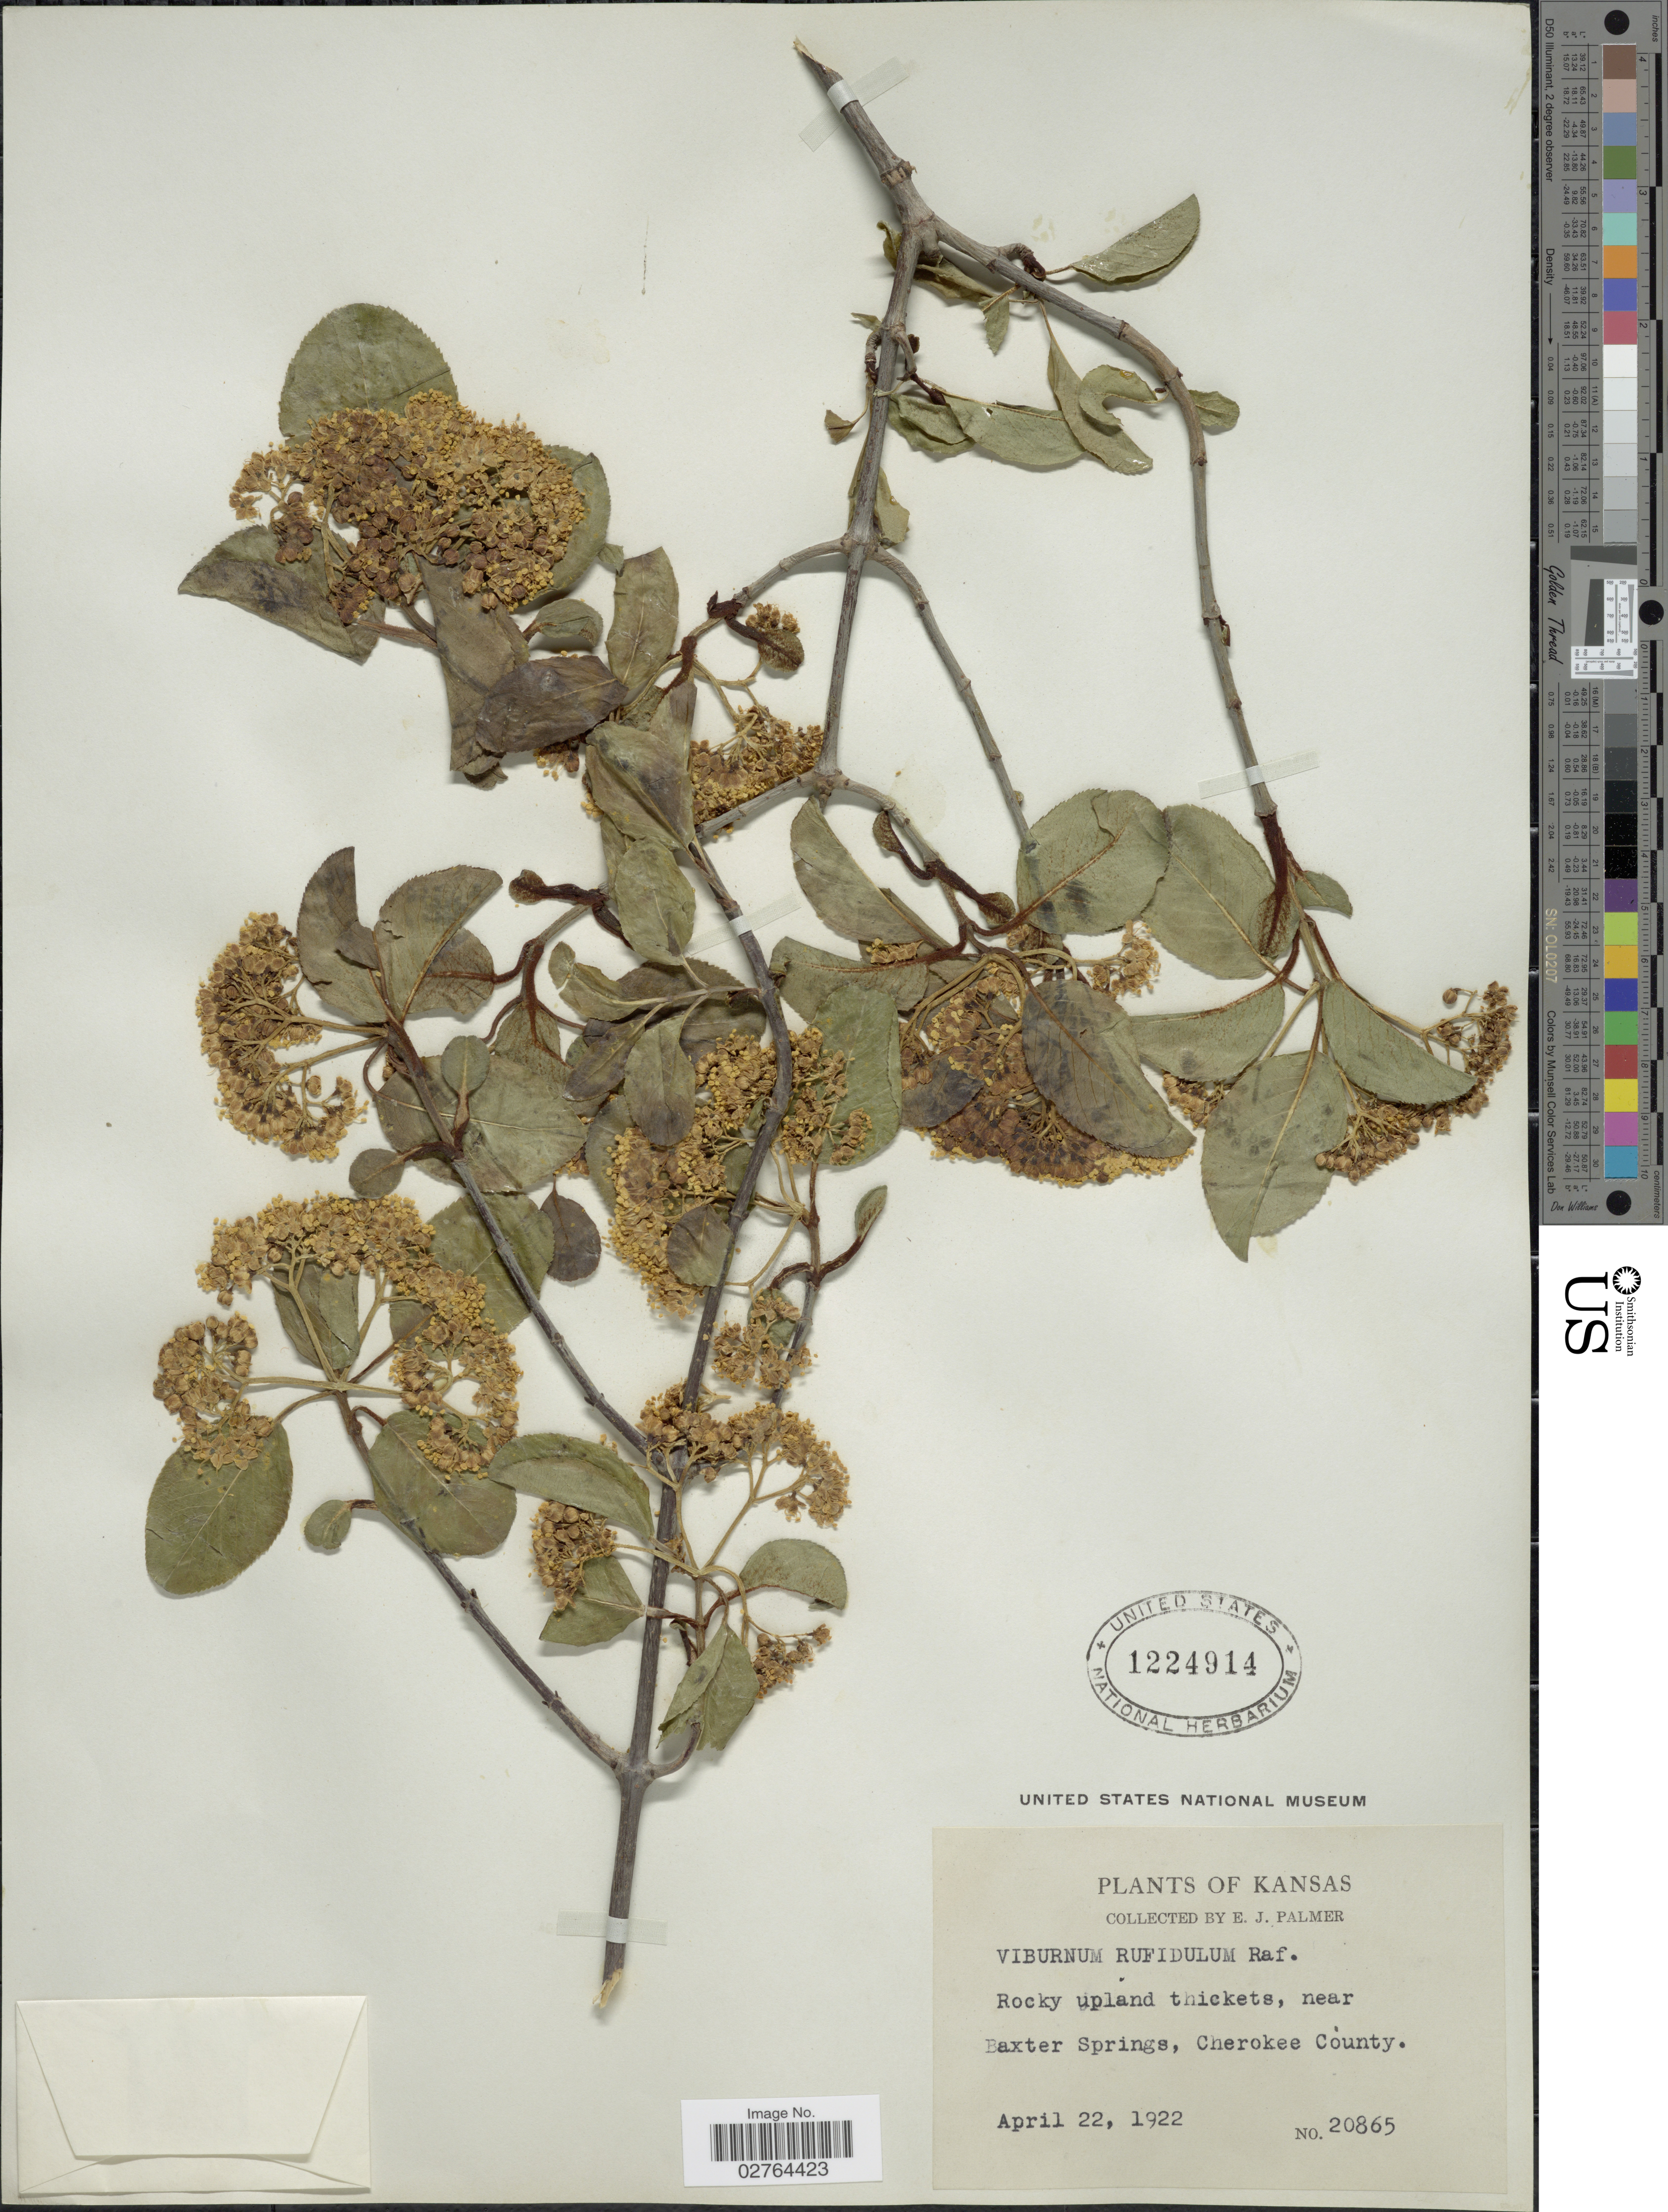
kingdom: Plantae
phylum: Tracheophyta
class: Magnoliopsida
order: Dipsacales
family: Viburnaceae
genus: Viburnum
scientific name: Viburnum rufidulum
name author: Raf.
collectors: E. J. Palmer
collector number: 20865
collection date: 1922-04-22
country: United States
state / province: Kansas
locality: Rocky upland thickets, near Baxter Springs, Cherokee County.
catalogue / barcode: US 1224914